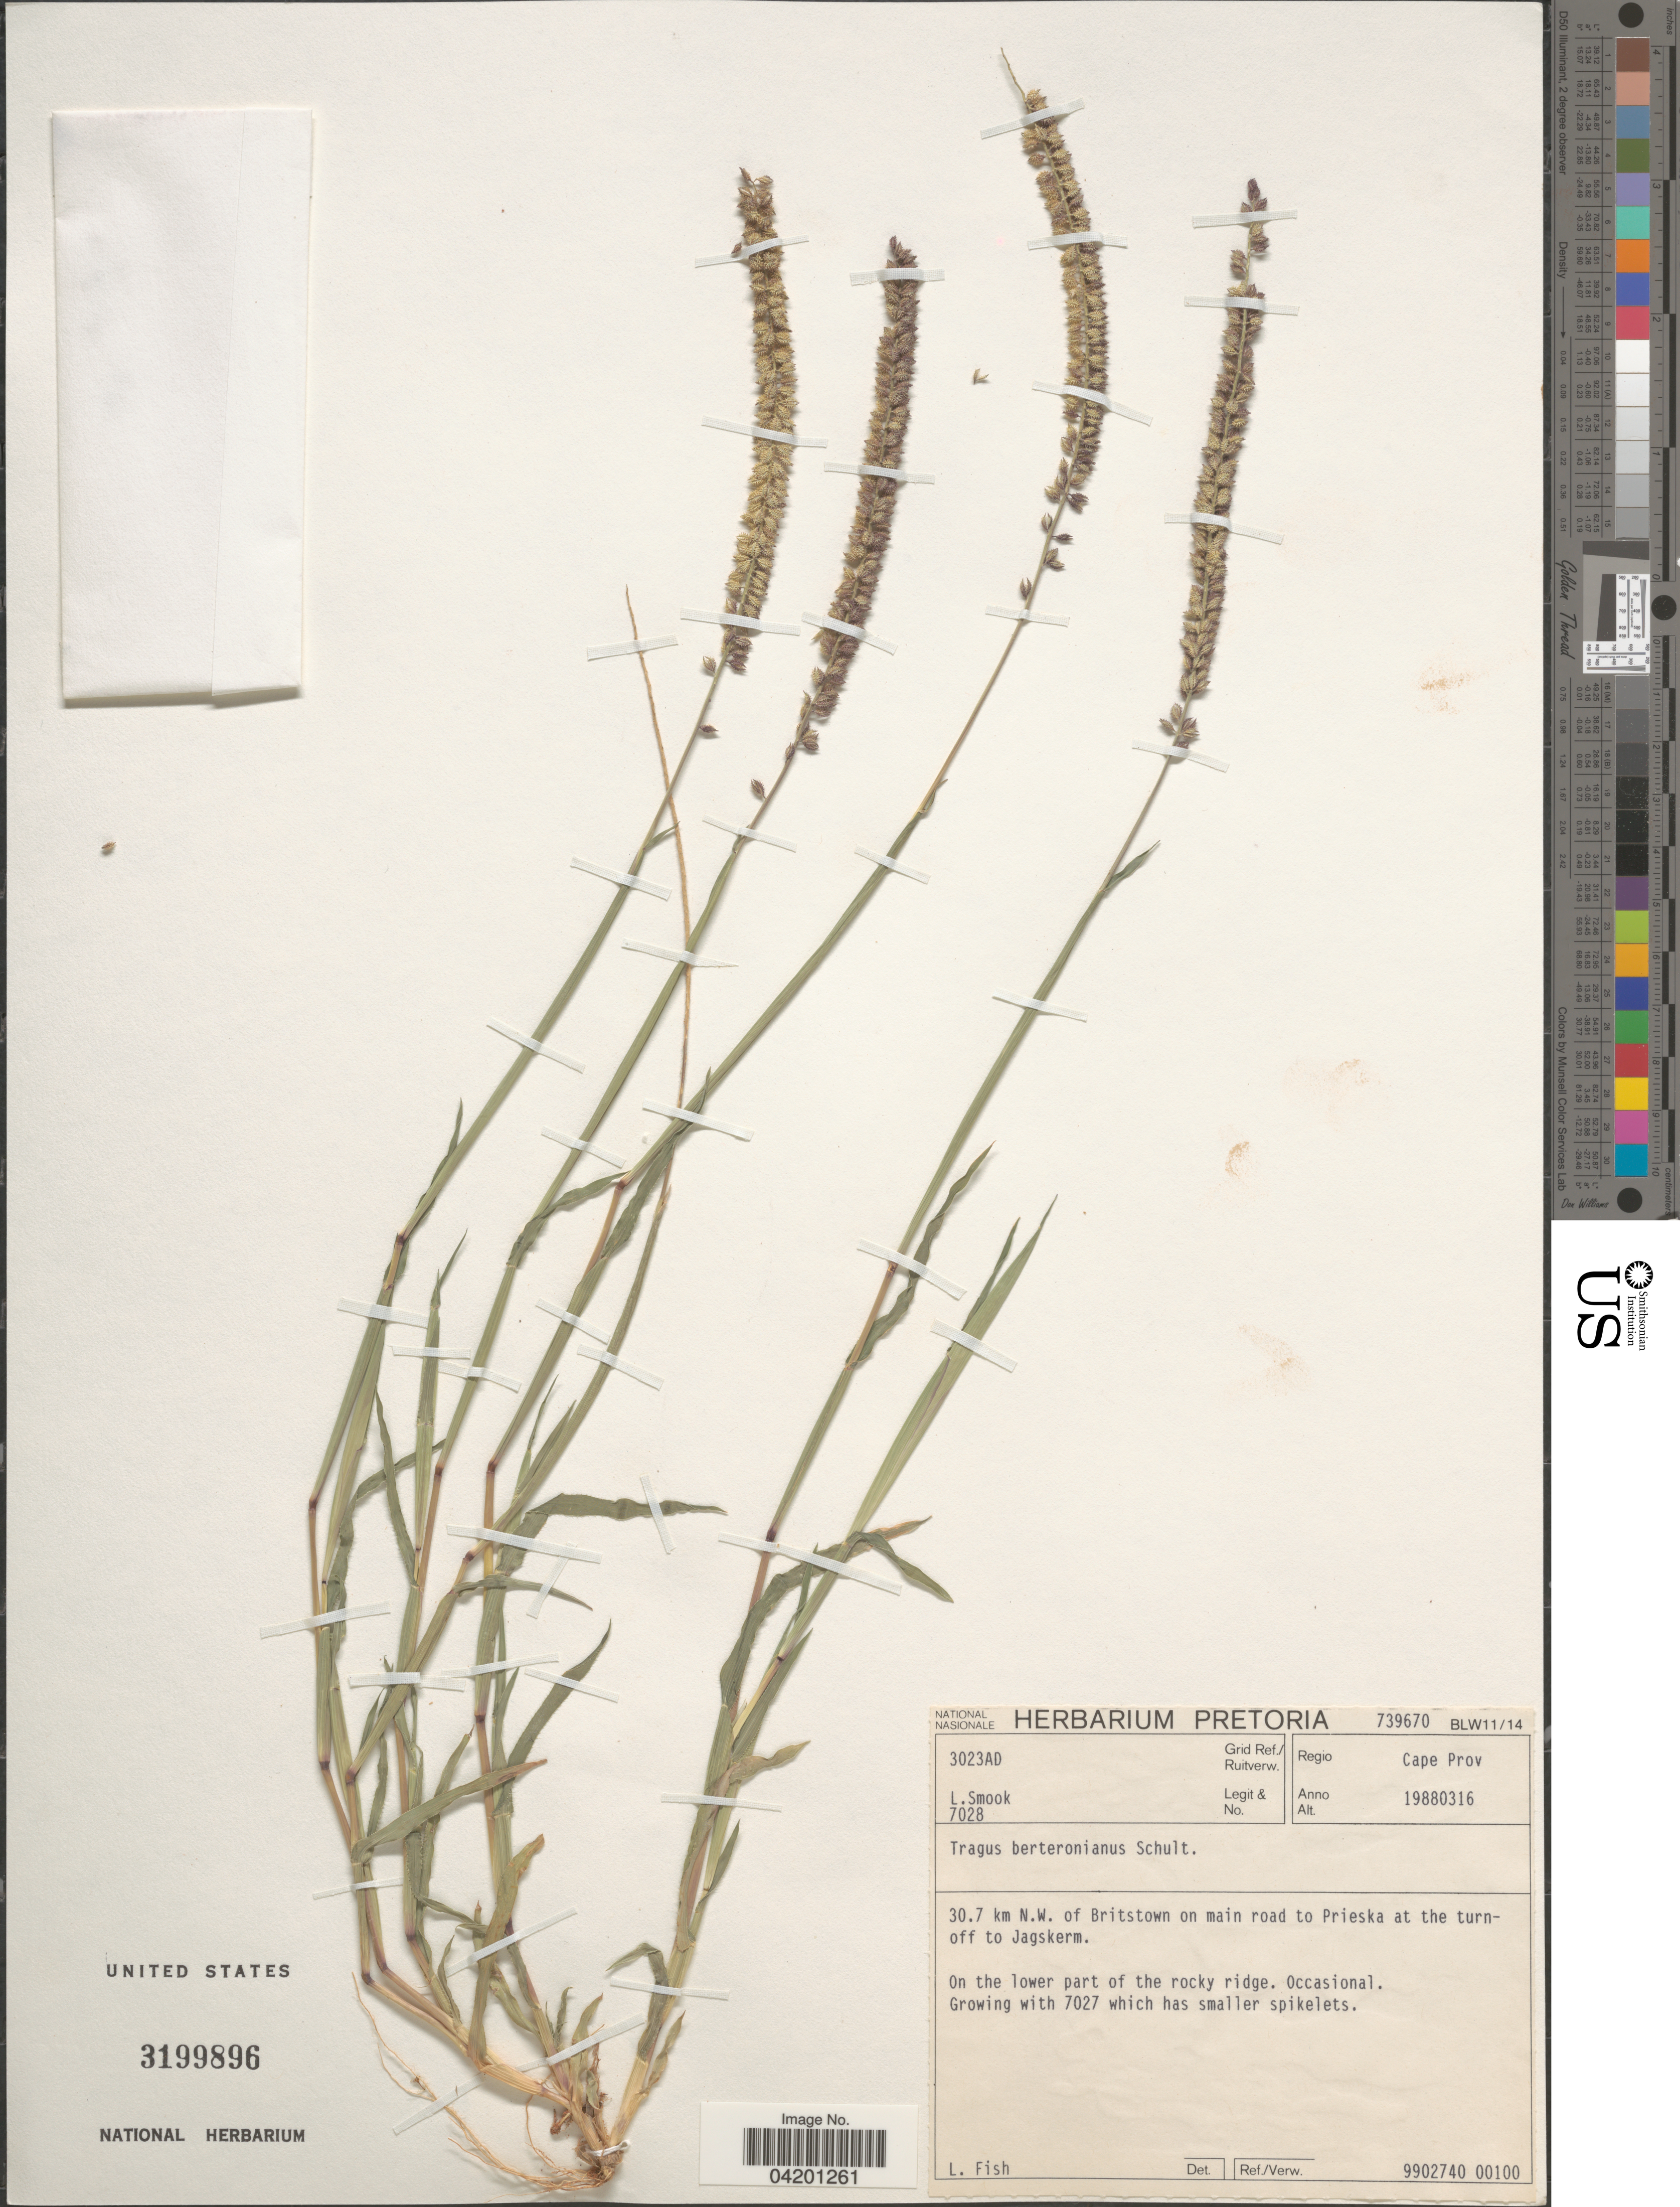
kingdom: Plantae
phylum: Tracheophyta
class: Liliopsida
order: Poales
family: Poaceae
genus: Tragus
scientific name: Tragus berteronianus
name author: Schult.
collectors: L. Smook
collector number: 7028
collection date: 1988-03-16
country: South Africa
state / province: Northern Cape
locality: Grid Ref./Ruitverw. 3023AD. Regio Cape Prov. 30.7 km N.W. of Britstown on main road to Prieska at the turnoff to Jagskerm. On the lower part of the rocky ridge.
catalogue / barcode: US 3199896